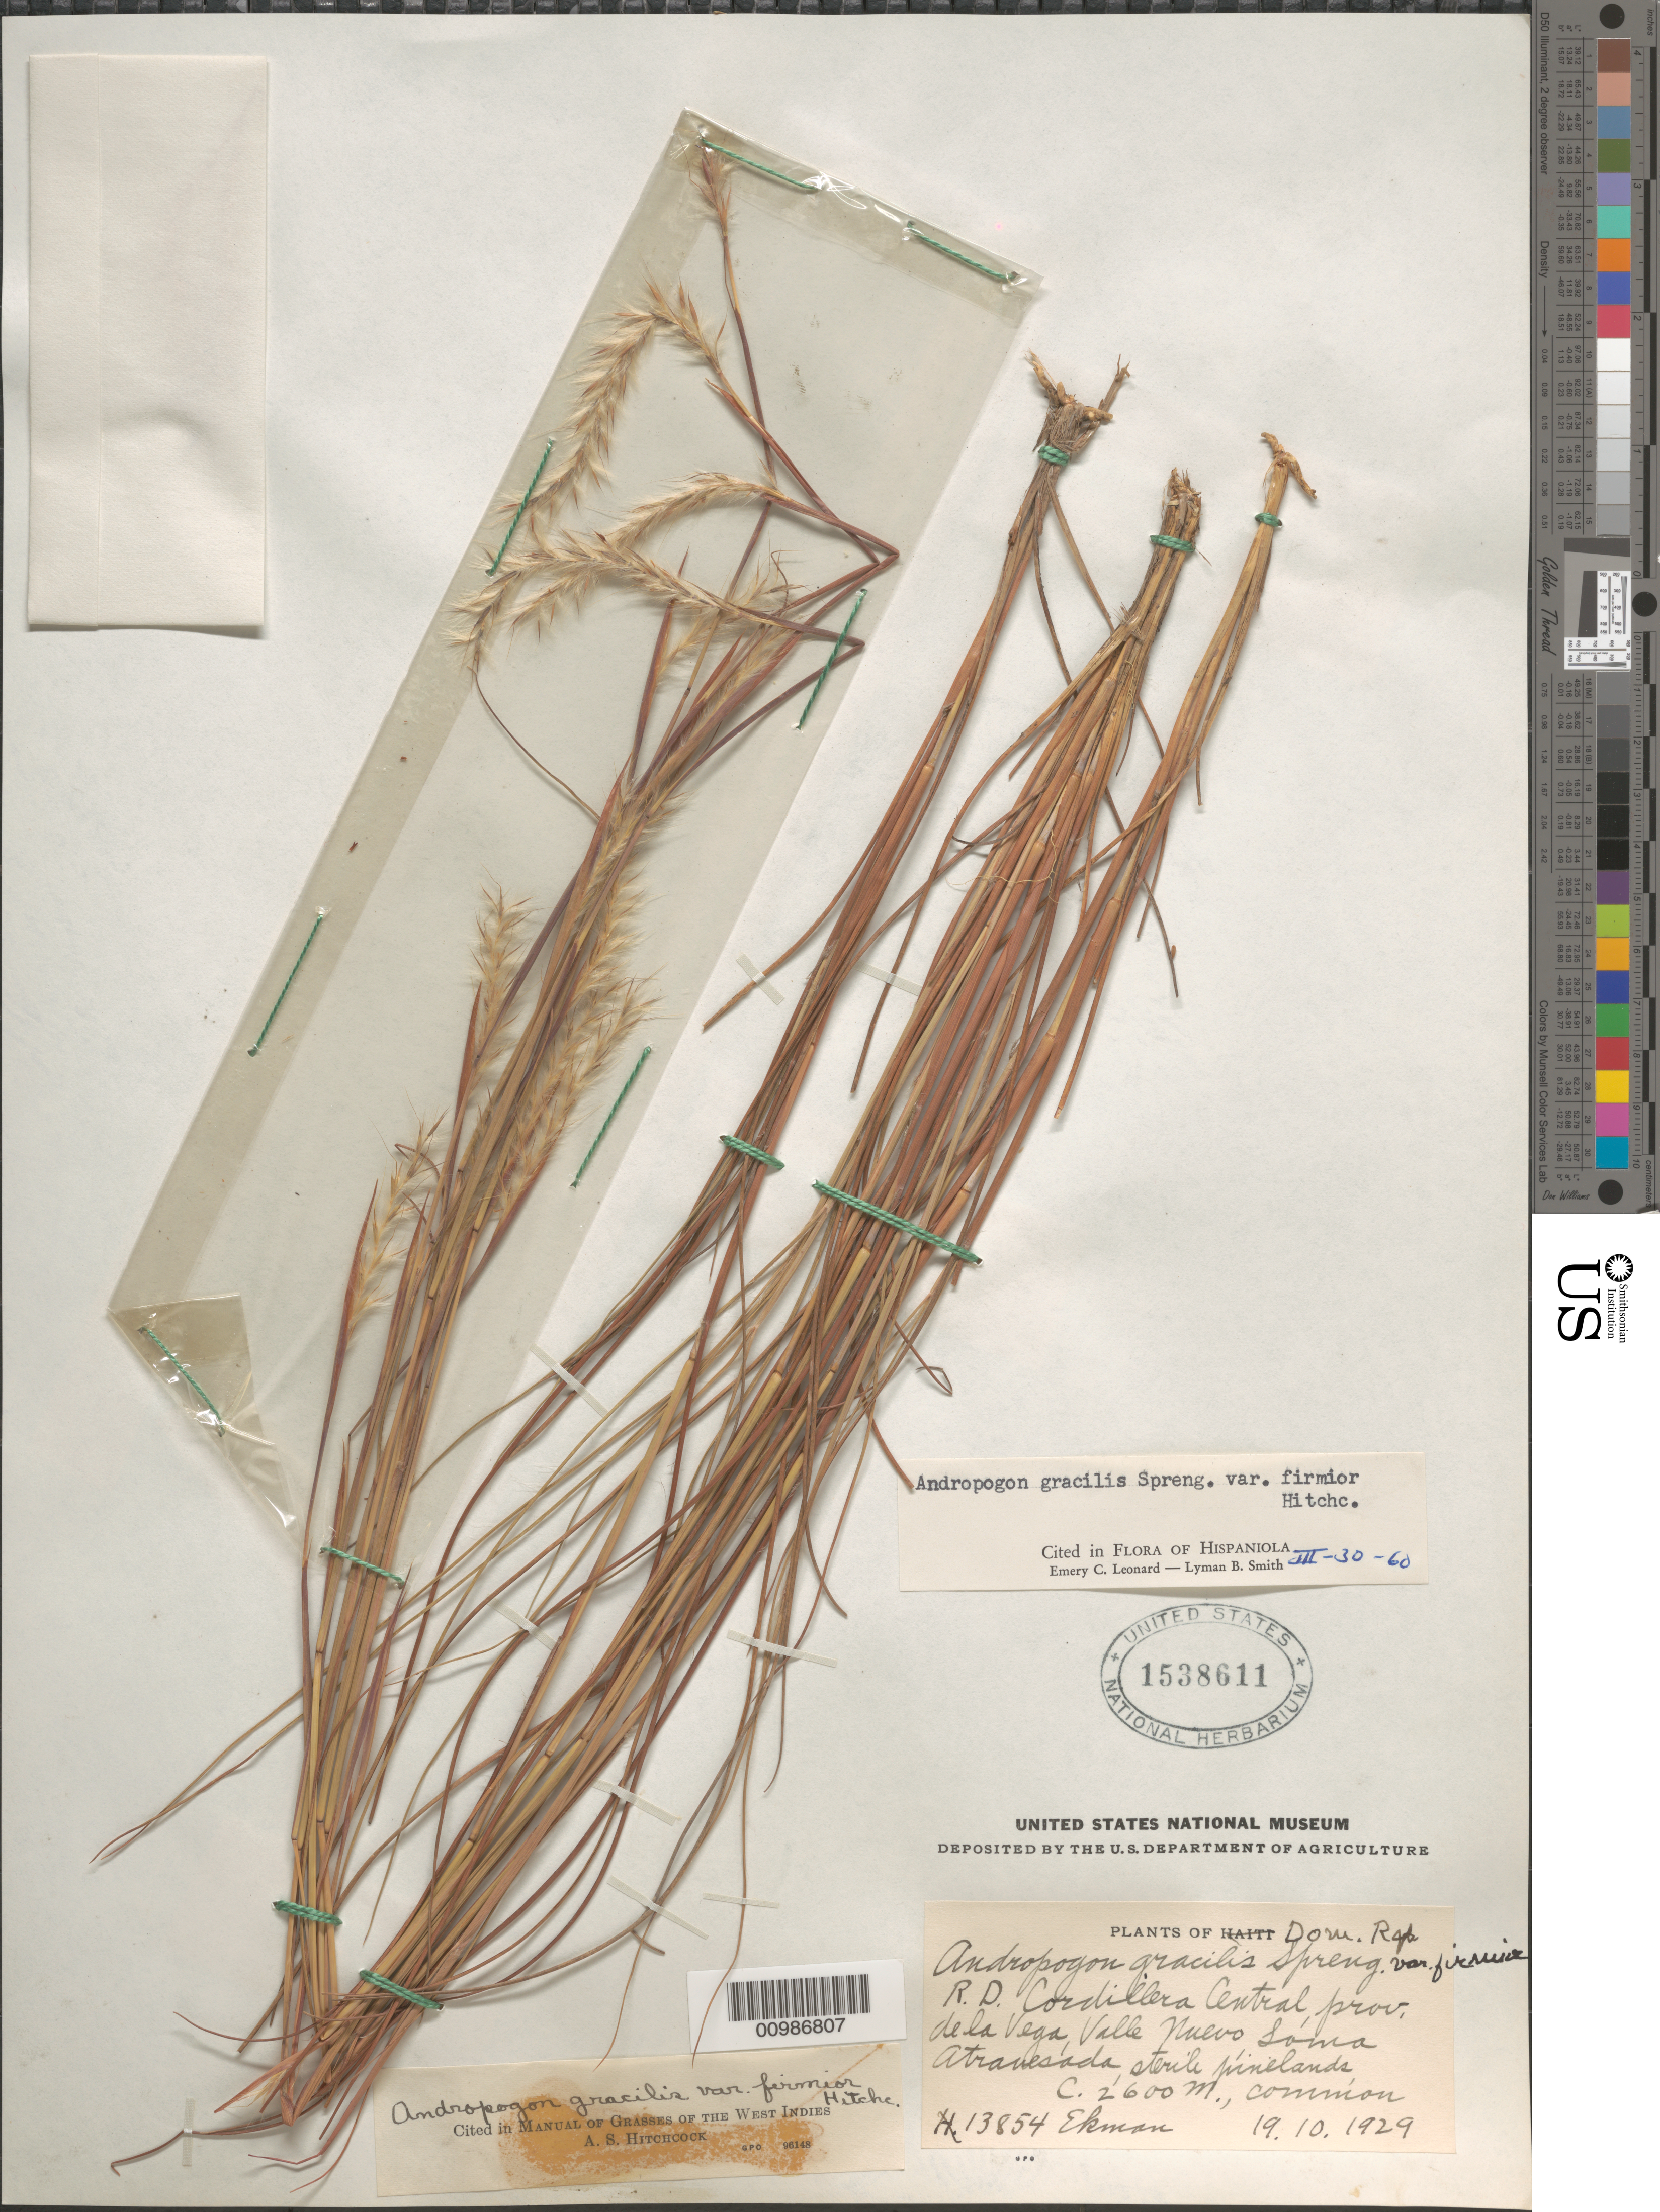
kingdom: Plantae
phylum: Tracheophyta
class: Liliopsida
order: Poales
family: Poaceae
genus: Andropogon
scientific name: Andropogon gracilis var. firmior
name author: Hitchc.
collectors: E. L. Ekman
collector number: H 13854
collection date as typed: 19 Oct 1929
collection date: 1929-10-19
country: Dominican Republic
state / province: La Vega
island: Hispaniola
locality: Cordillera Central, Valle Nuevo, Loma Atravesada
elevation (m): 2600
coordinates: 0 N, 0 E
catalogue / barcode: US 1538611